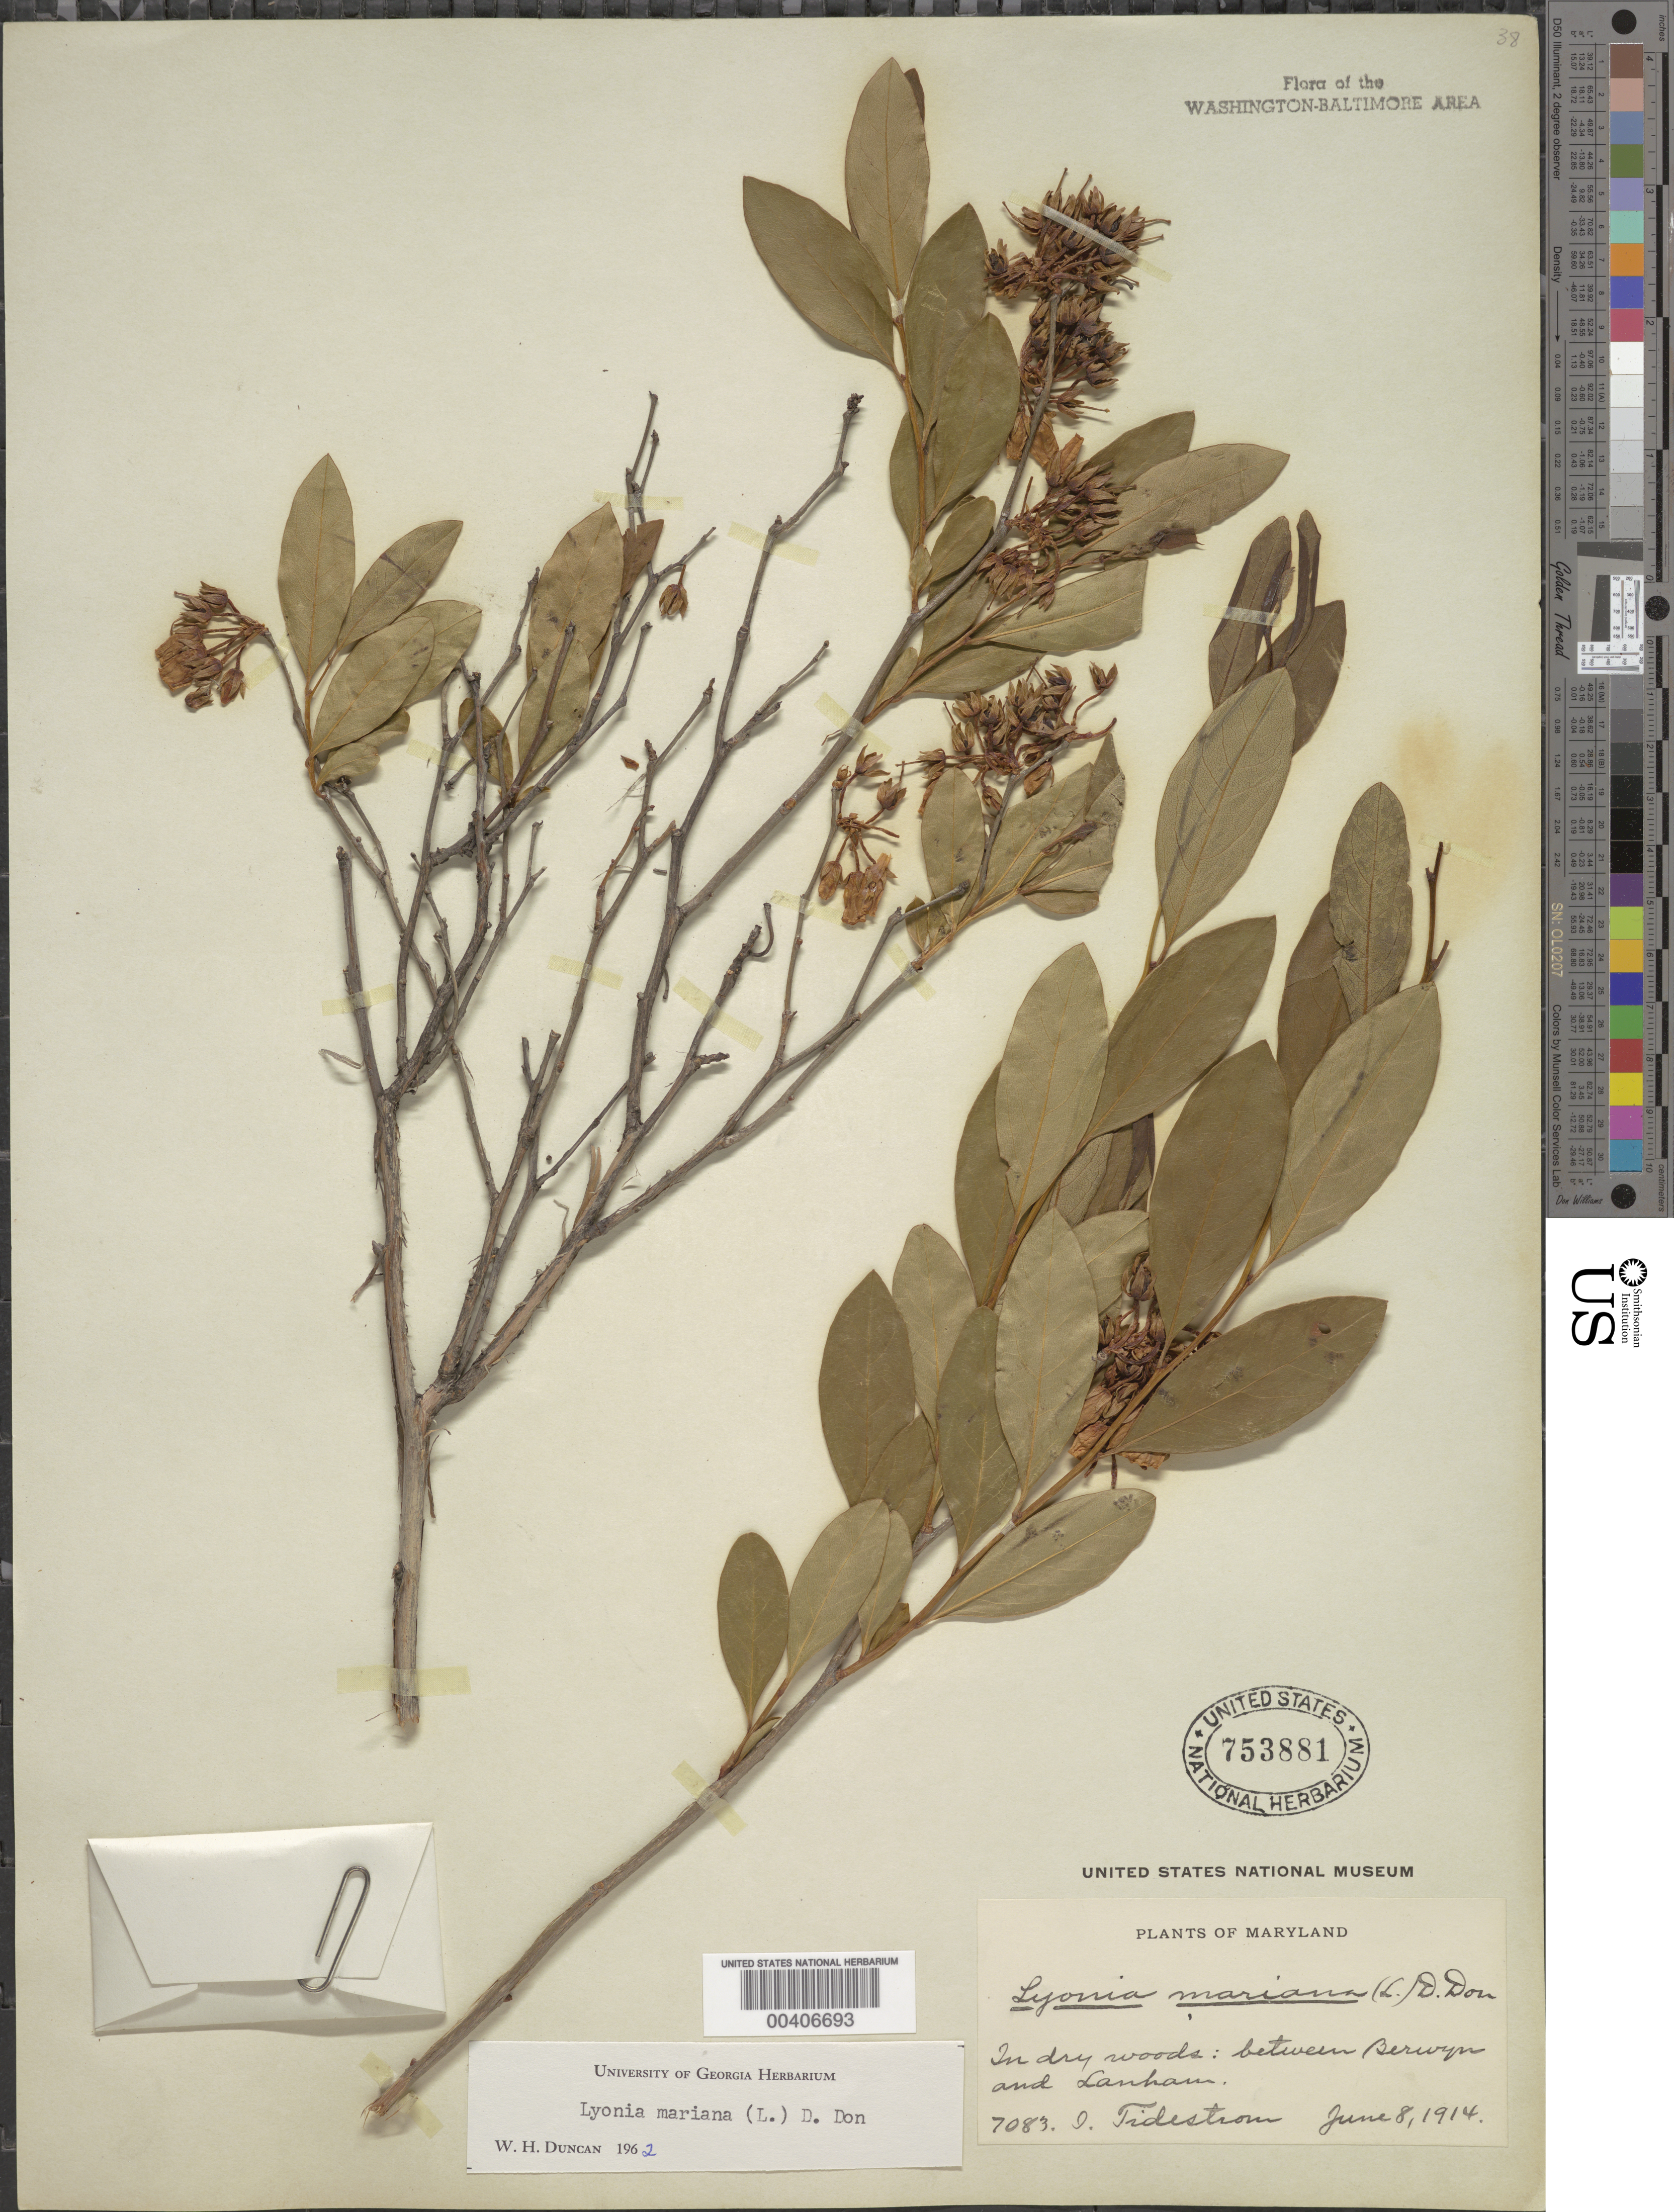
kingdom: Plantae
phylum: Tracheophyta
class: Magnoliopsida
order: Ericales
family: Ericaceae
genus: Lyonia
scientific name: Lyonia mariana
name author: (L.) D. Don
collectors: I. F. Tidestrom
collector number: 7083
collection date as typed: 08 Jun 1914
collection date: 1914-06-08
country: United States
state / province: Maryland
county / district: Prince George's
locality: between Berwyn and Lanham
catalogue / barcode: US 753881